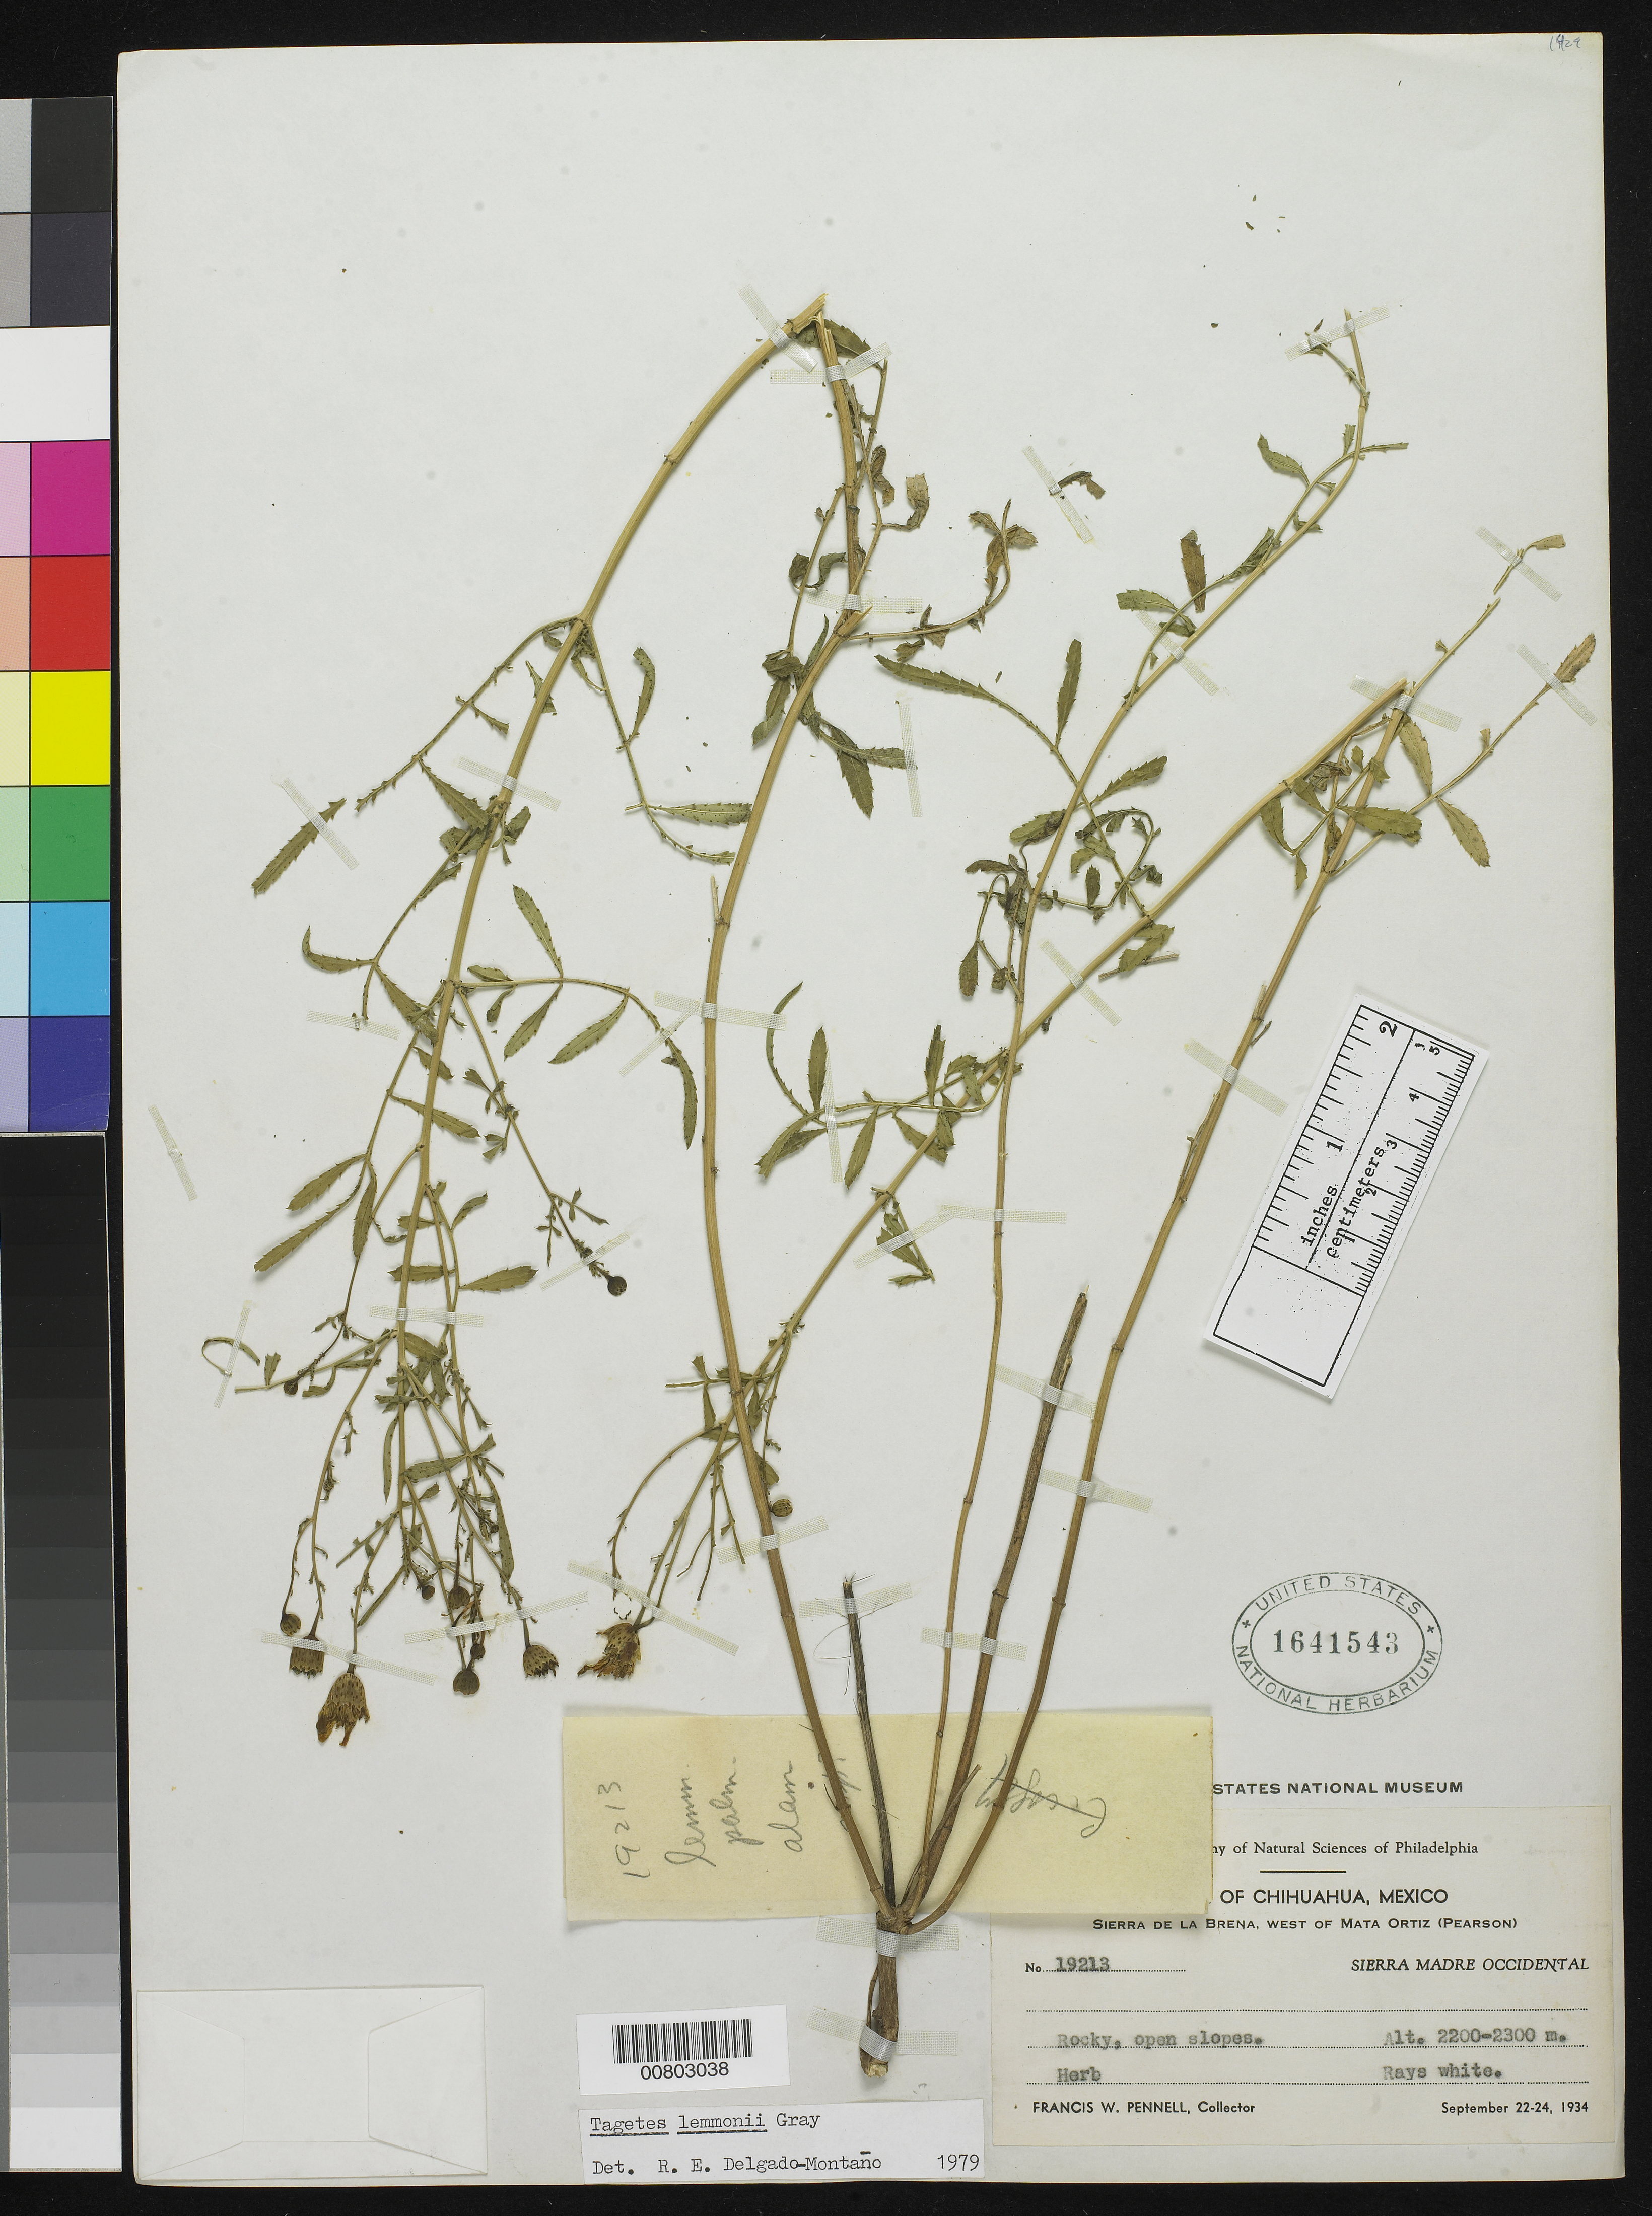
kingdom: Plantae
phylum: Tracheophyta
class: Magnoliopsida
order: Asterales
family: Asteraceae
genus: Tagetes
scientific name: Tagetes lemmonii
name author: A. Gray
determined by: Schiavinato, Dario J.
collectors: F. W. Pennell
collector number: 19213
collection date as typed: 22 Sep 1934 to 24 Sep 1934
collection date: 1934-09-22/1934-09-24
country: Mexico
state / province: Chihuahua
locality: Sierra de la Berna, west of Mata Ortiz (Pearson), Chihuahua.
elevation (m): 2300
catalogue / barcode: US 1641543